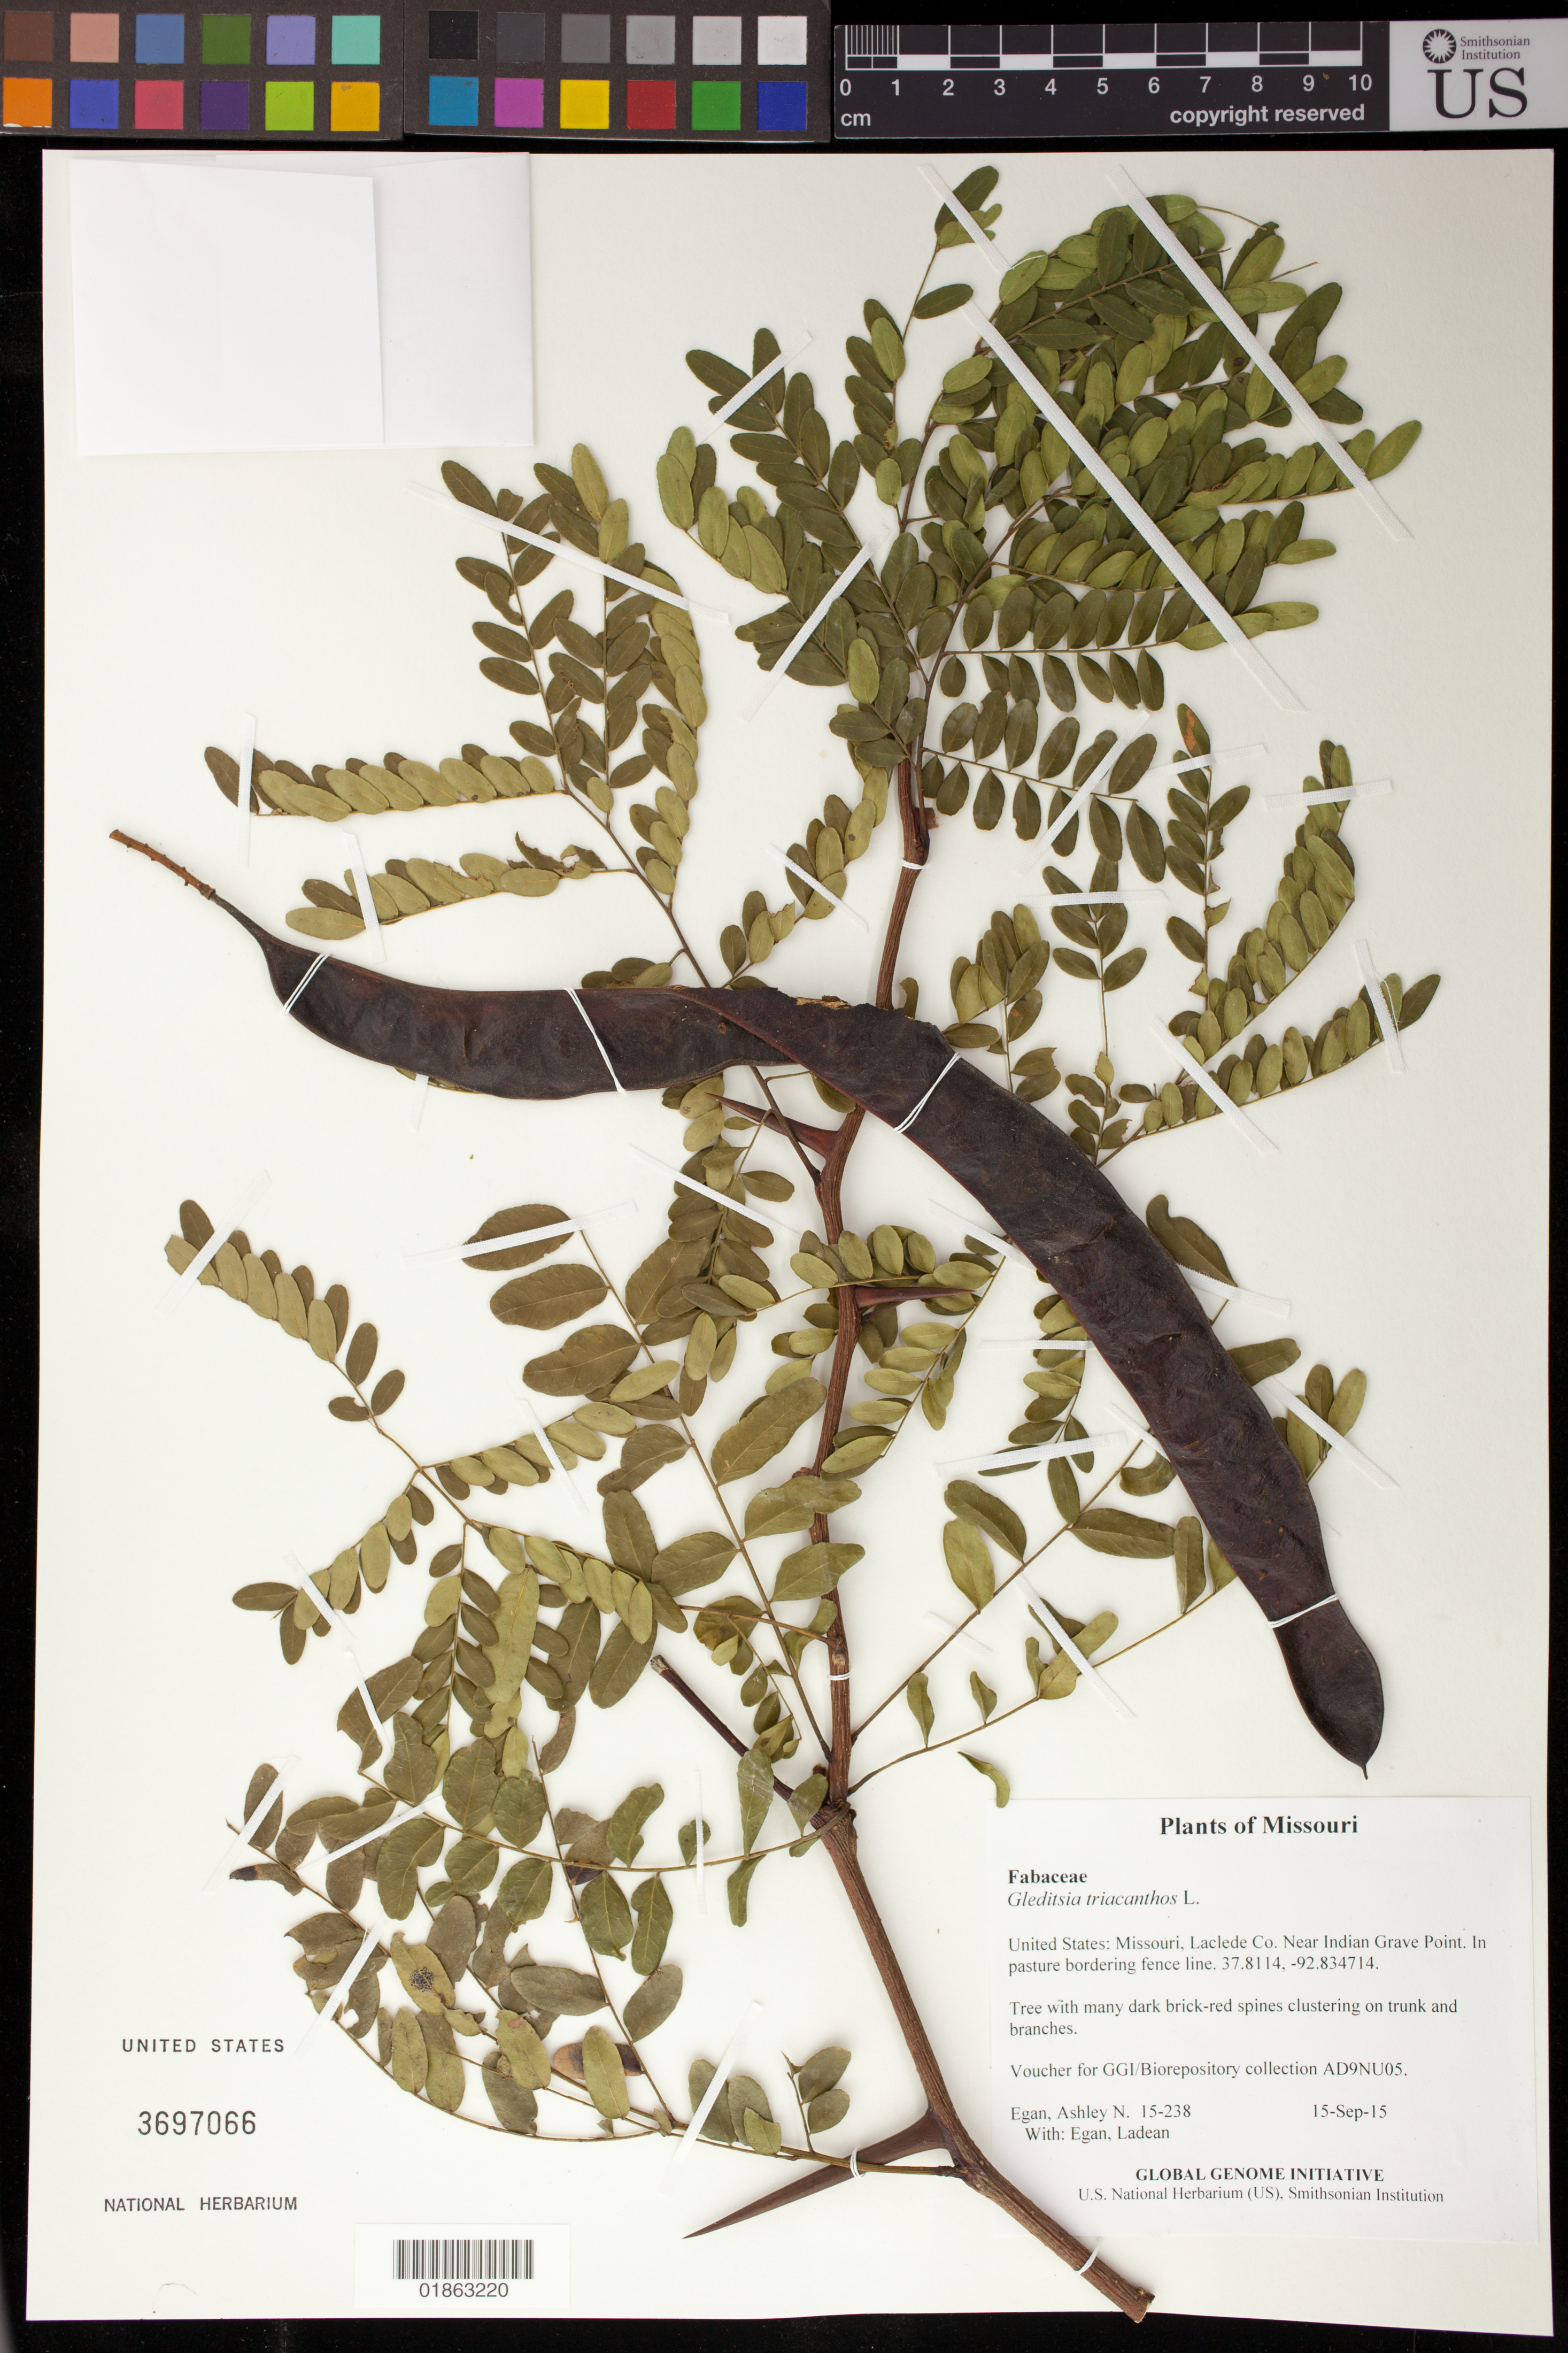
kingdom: Plantae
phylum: Tracheophyta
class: Magnoliopsida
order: Fabales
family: Fabaceae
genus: Gleditsia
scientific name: Gleditsia triacanthos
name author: L.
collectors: A. N. Egan & L. Egan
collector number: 15-238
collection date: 2015-09-15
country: United States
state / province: Missouri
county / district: Laclede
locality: Near Indian Grave Point. In pasture bordering fence line.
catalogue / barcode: US 3697066